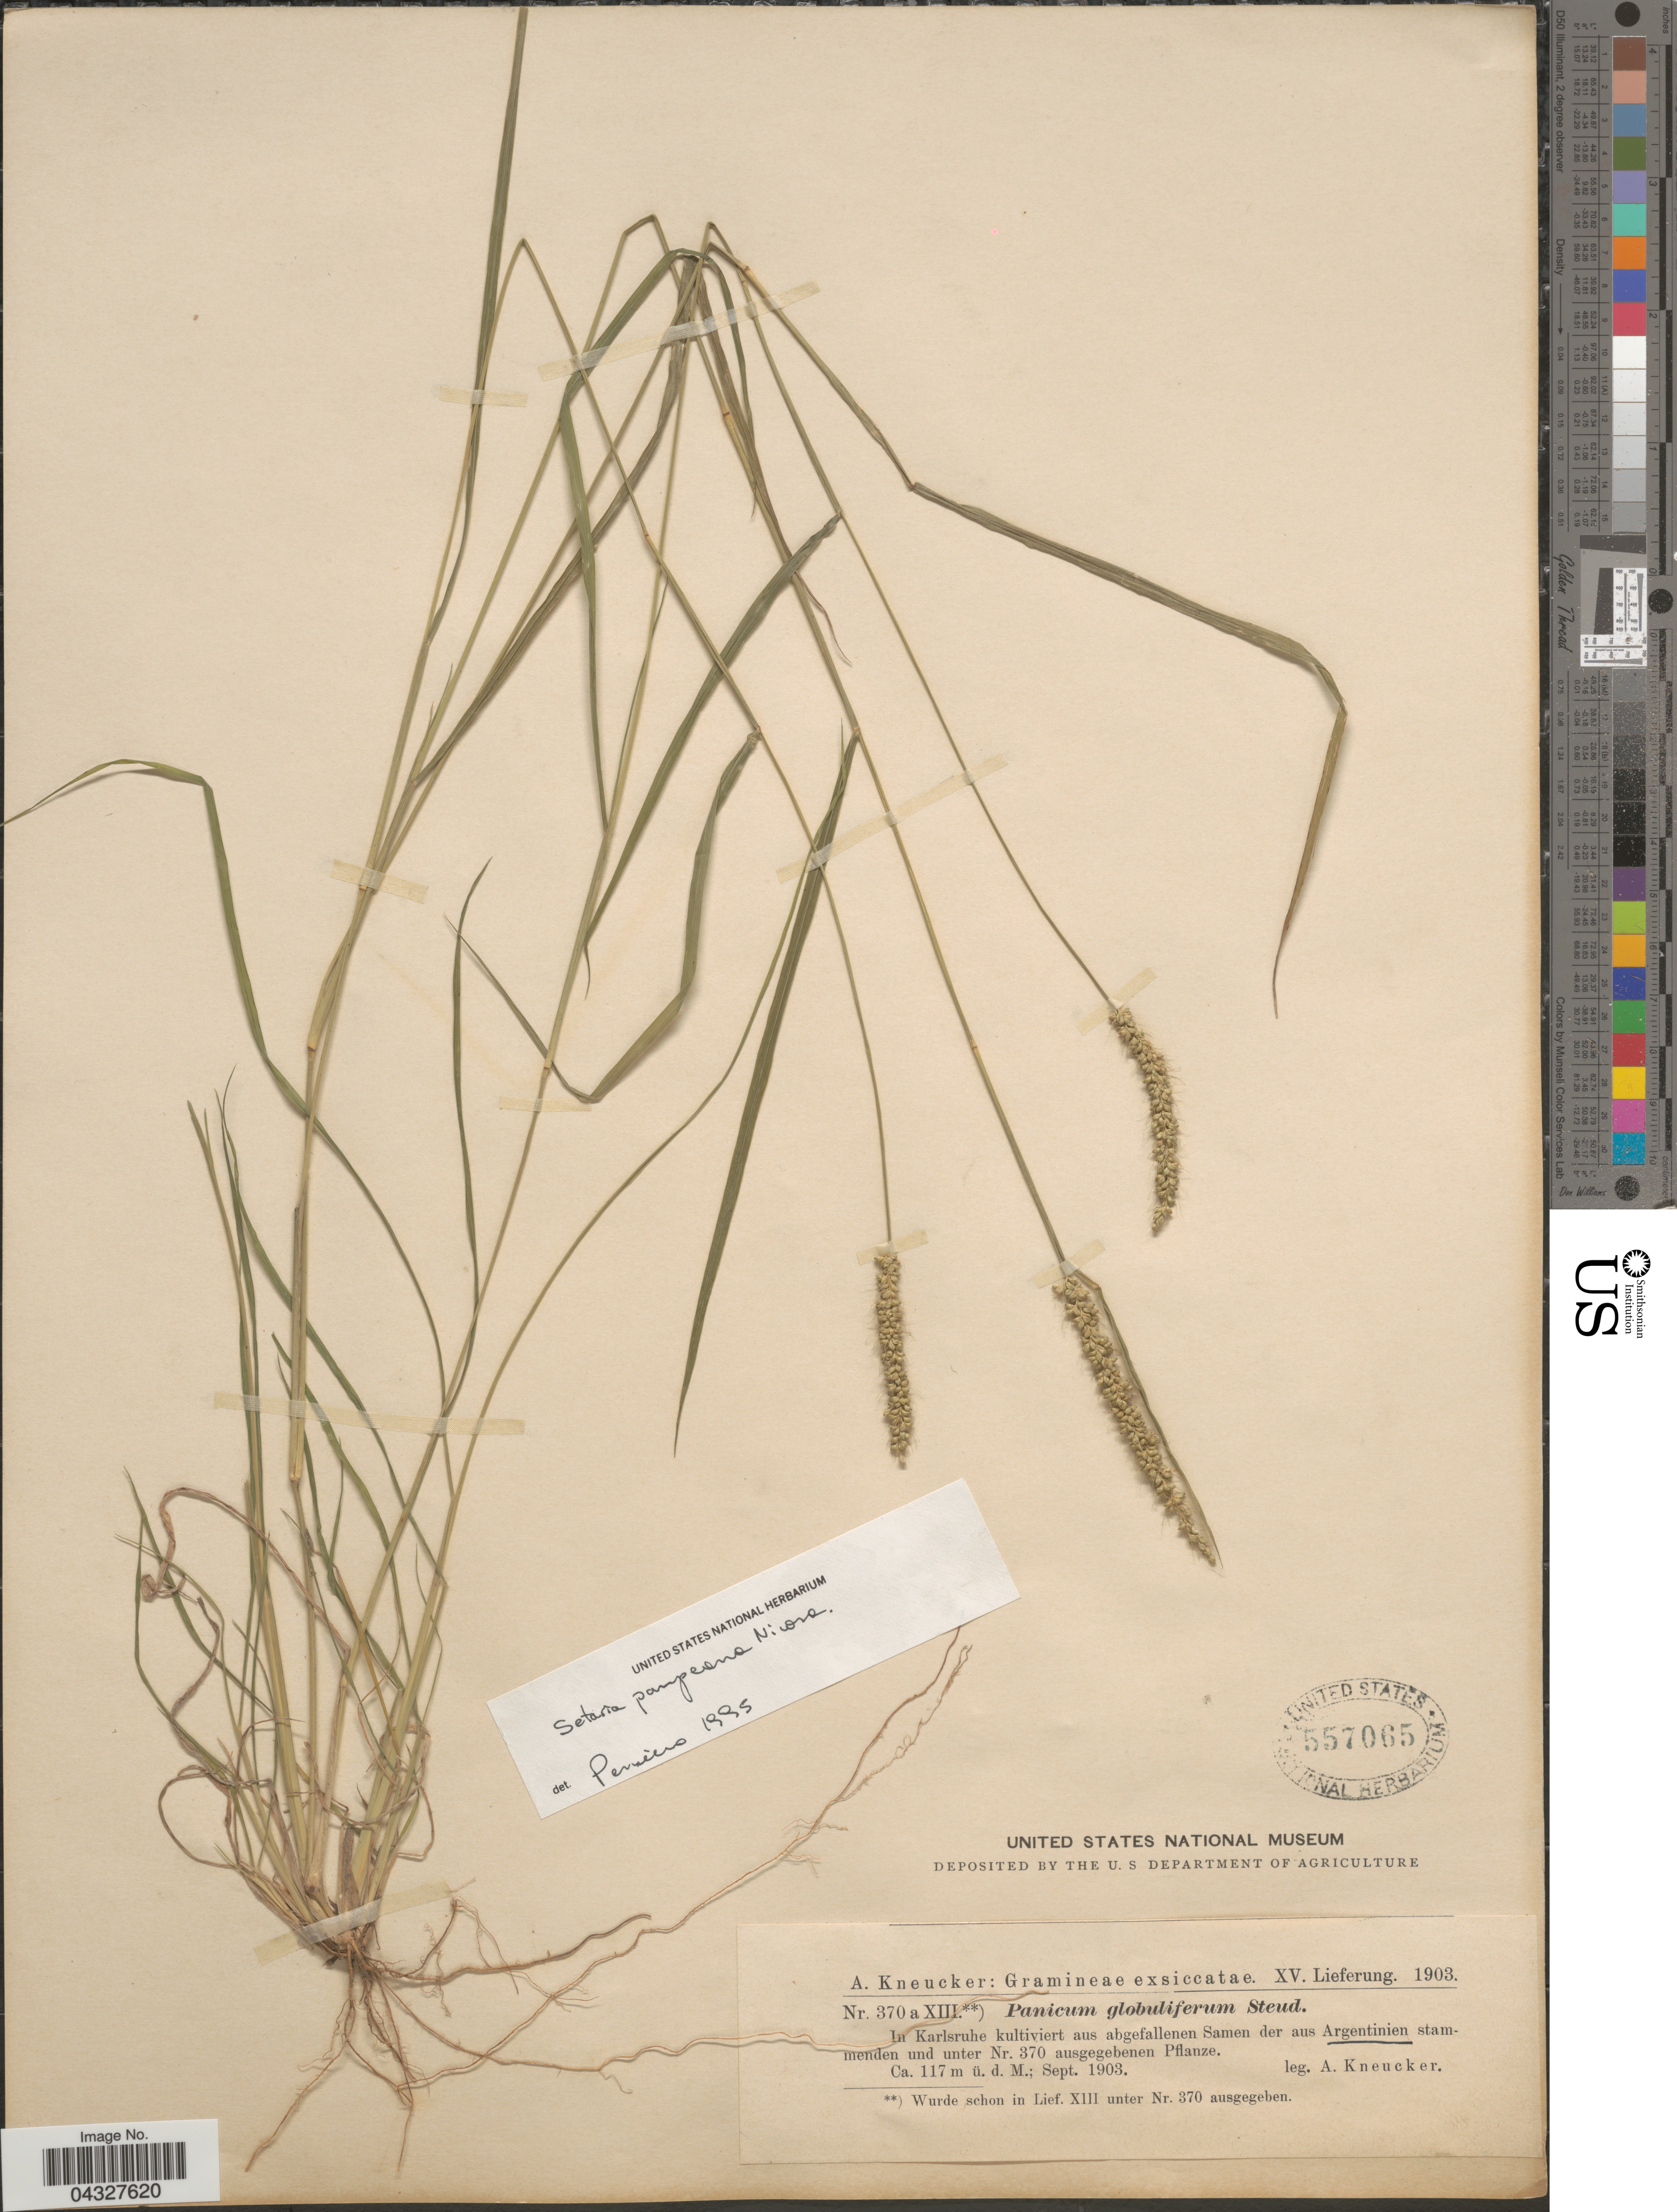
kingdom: Plantae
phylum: Tracheophyta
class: Liliopsida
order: Poales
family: Poaceae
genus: Setaria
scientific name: Setaria pampeana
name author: Parodi ex Nicora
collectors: A. Kneucker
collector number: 370a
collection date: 1903-09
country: Argentina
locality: In Karlsruhe kultiviert aus abgefallenen Samen der aus Argentinien stammenden und unter Nr. 370.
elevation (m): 117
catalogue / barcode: US 557065